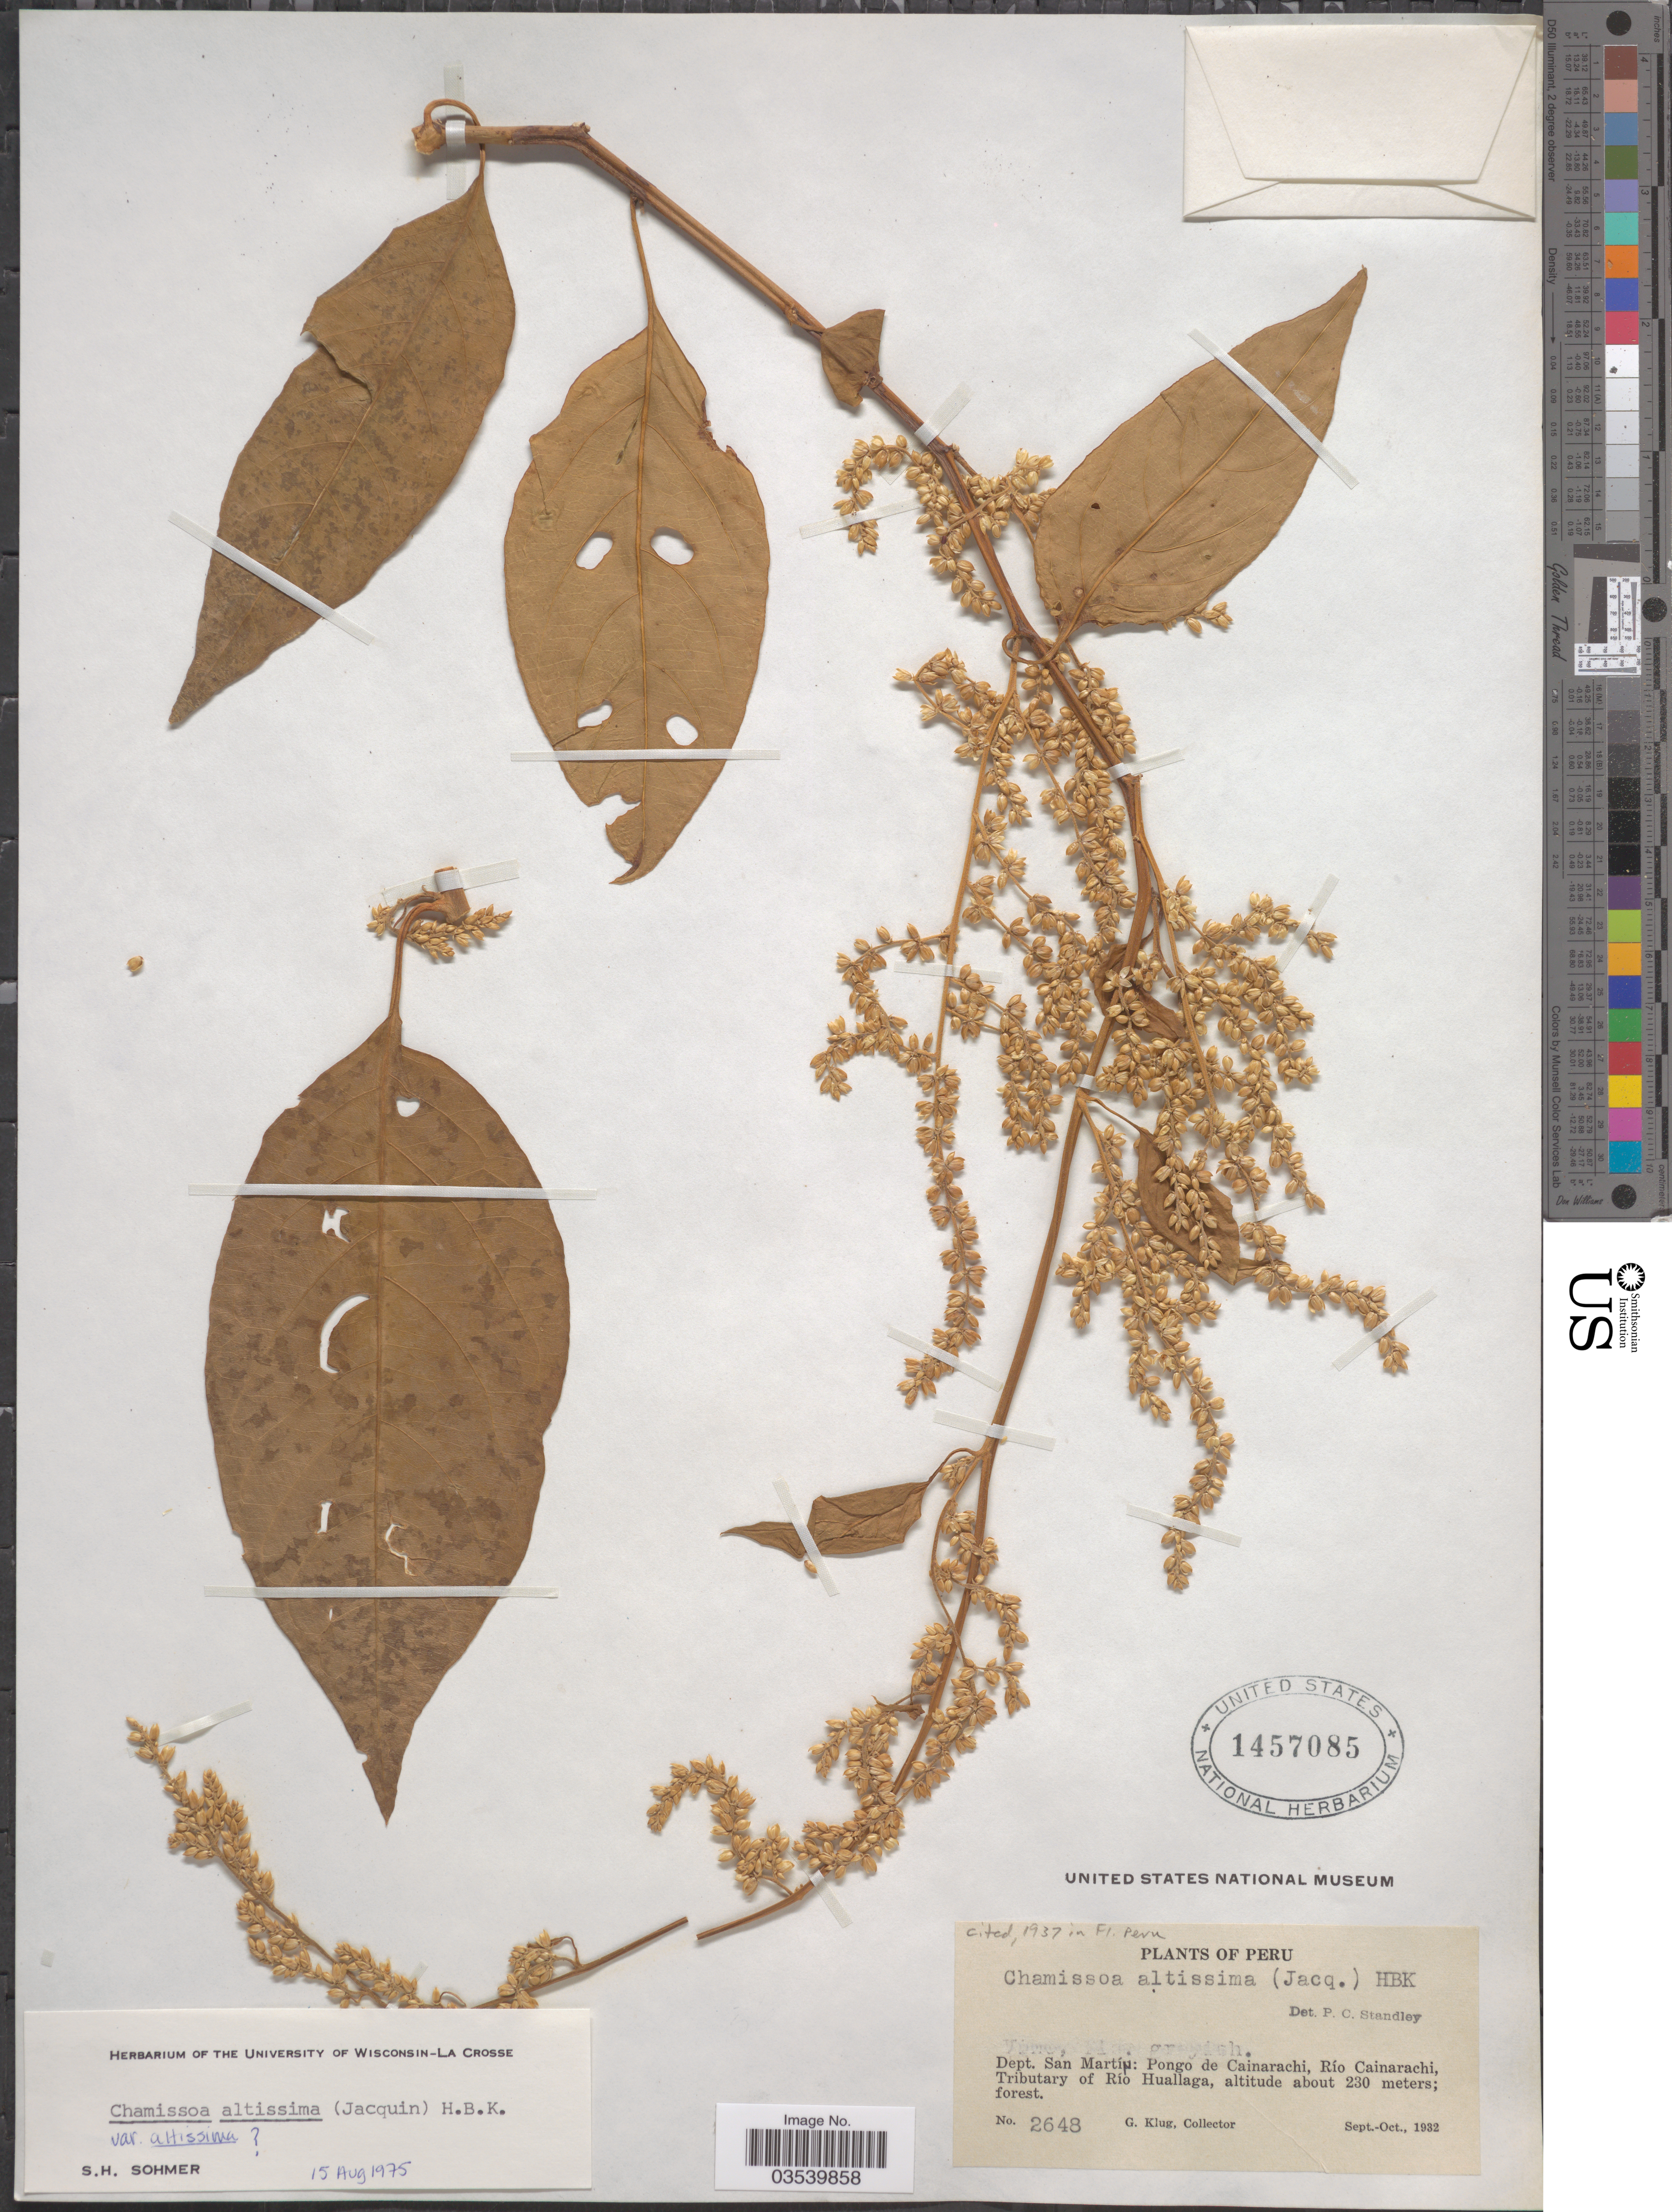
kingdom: Plantae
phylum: Tracheophyta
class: Magnoliopsida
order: Caryophyllales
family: Amaranthaceae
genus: Chamissoa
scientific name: Chamissoa altissima var. altissima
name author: (Jacq.) Kunth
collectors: G. Klug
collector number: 2648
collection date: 1932-09/1932-10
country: Peru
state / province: San Martín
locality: Dept. San Martín: Pongo de Cainarachi, Río Cainarachi, Tributary of Río Huallaga.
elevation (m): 230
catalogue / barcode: US 1457085